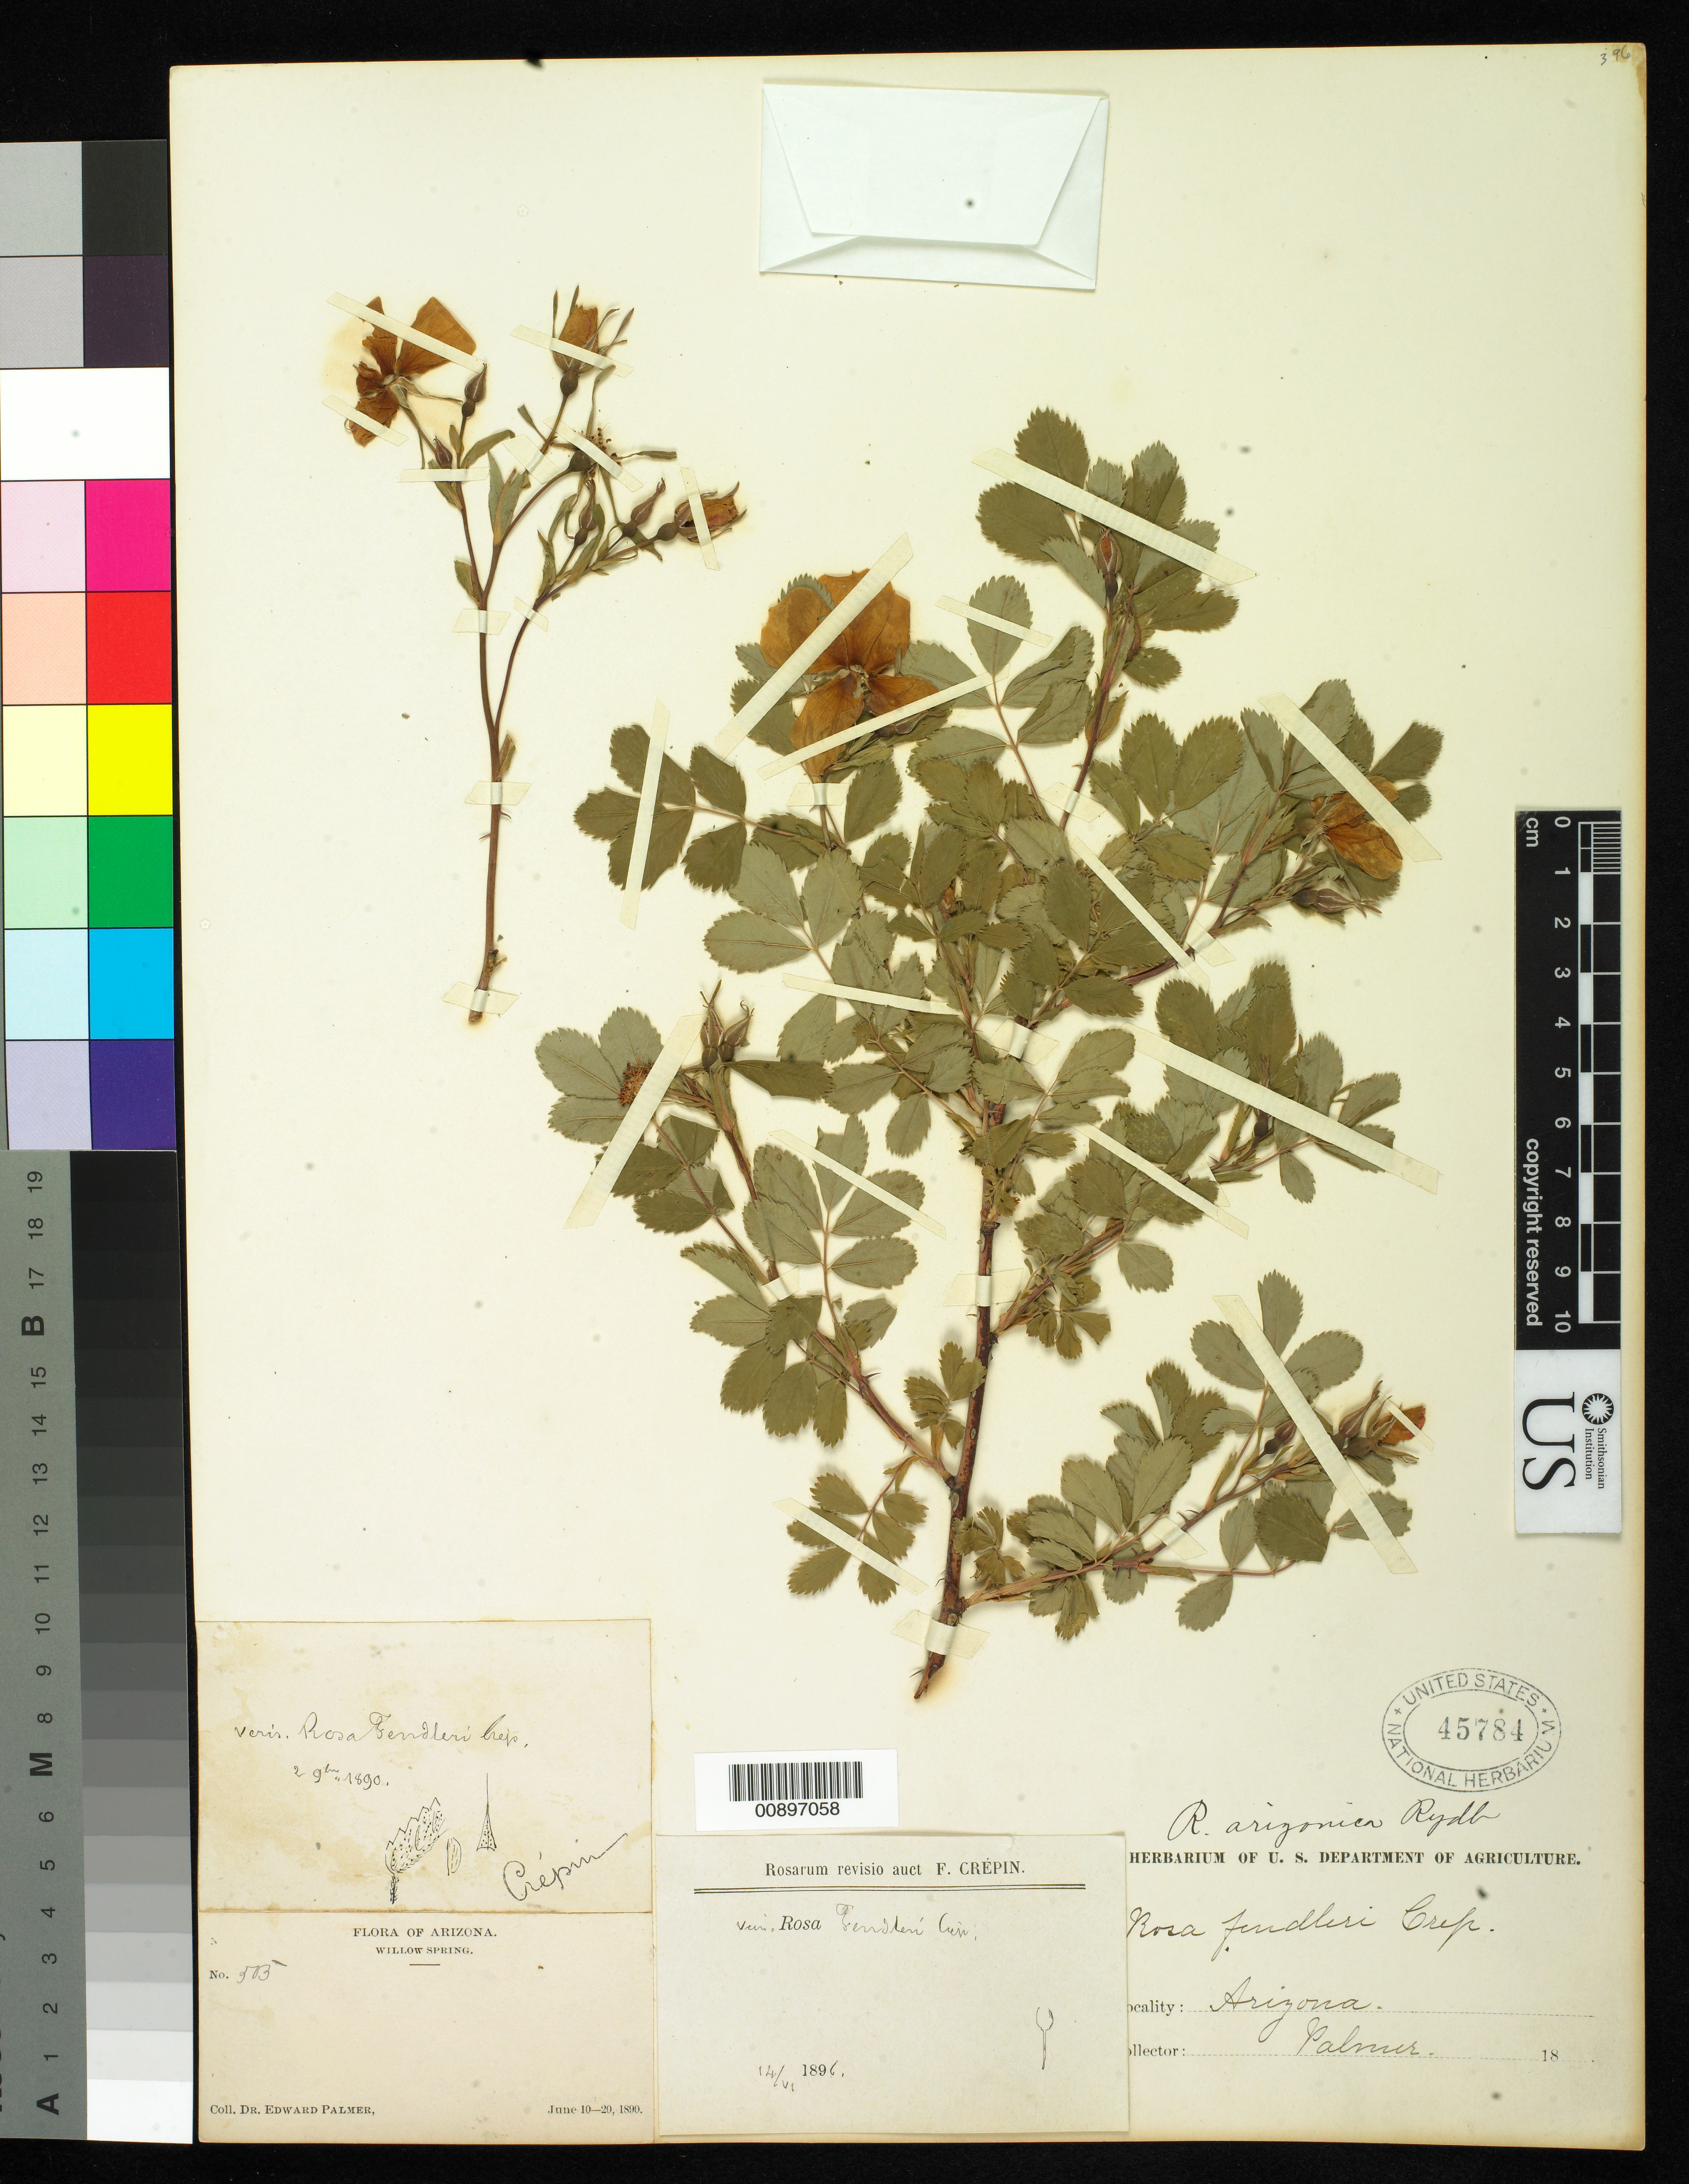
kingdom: Plantae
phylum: Tracheophyta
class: Magnoliopsida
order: Rosales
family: Rosaceae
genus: Rosa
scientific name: Rosa fendleri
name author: Crép.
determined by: Crépin, Francois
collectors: E. Palmer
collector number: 505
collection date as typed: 10 Jun 1890 to 20 Jun 1890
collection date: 1890-06-10/1890-06-20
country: United States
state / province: Arizona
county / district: Coconino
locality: Willow Spring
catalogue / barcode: US 45784